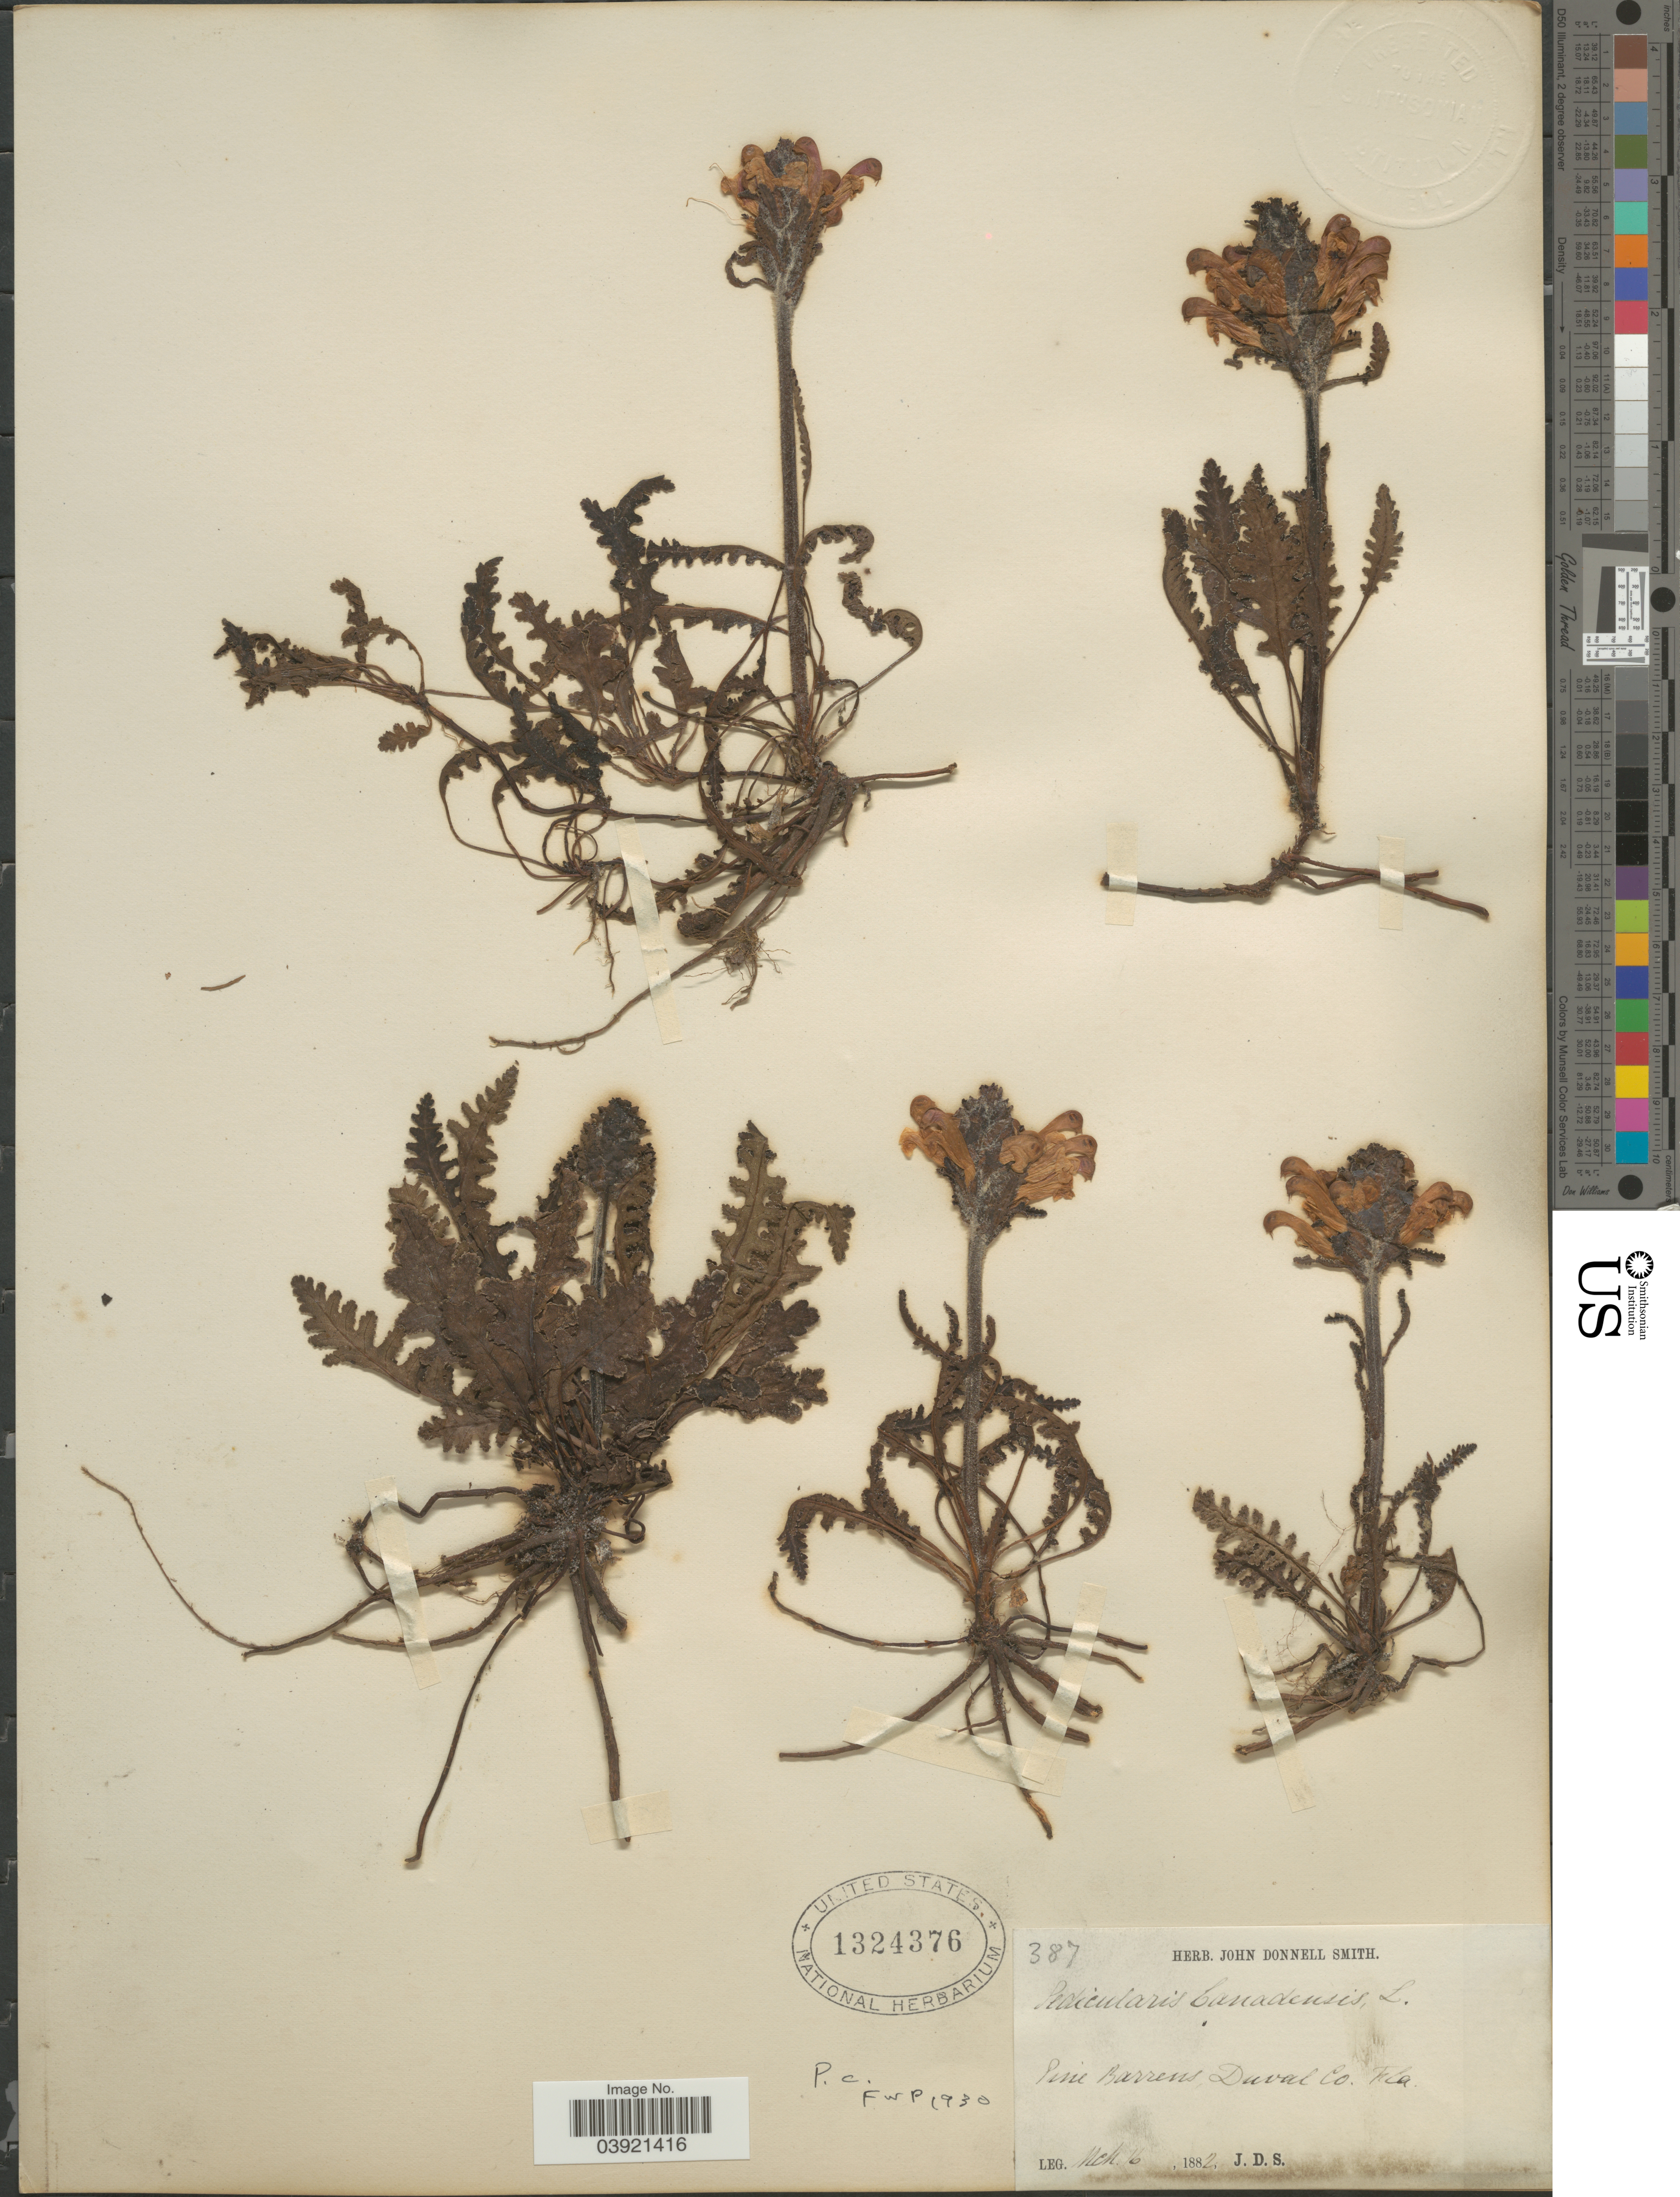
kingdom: Plantae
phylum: Tracheophyta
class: Magnoliopsida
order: Lamiales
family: Orobanchaceae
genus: Pedicularis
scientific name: Pedicularis canadensis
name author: L.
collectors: J. Donnell Smith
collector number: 387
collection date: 1882-03-16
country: United States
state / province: Florida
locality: Pine Barrens Duval Co.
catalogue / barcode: US 1324376